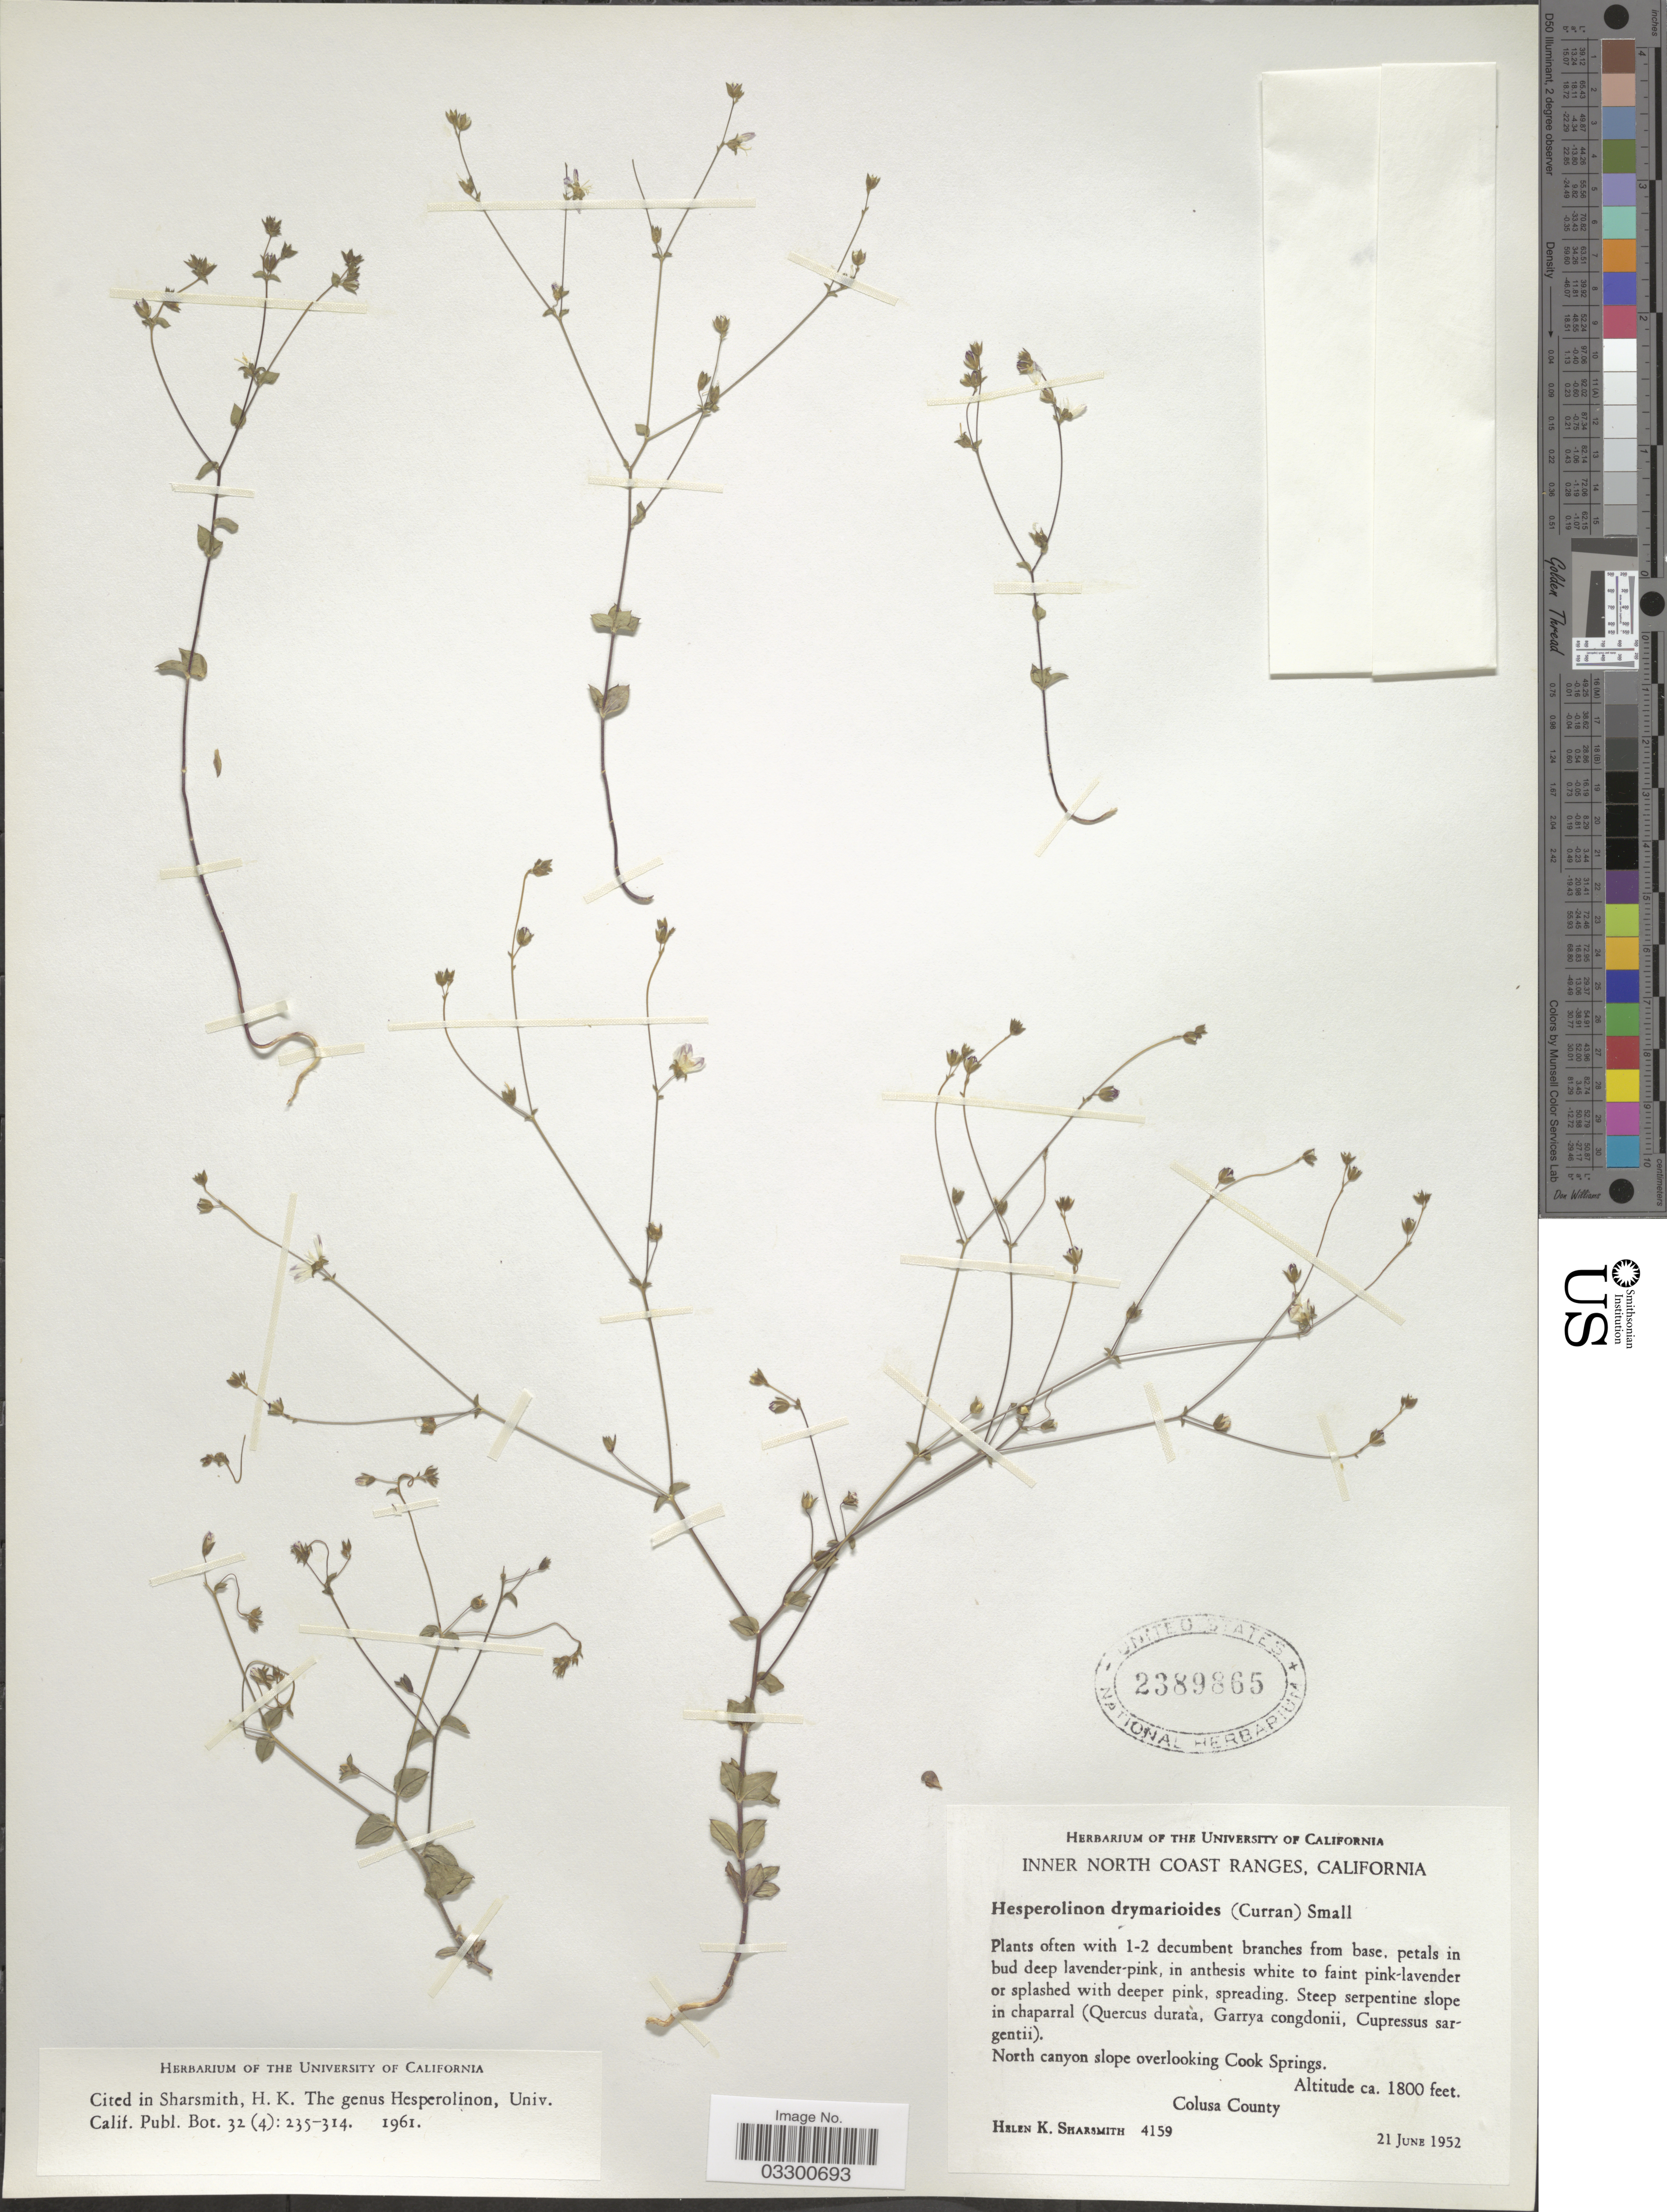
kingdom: Plantae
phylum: Tracheophyta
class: Magnoliopsida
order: Malpighiales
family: Linaceae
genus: Linum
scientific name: Linum drymarioides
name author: Curran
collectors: H. Sharsmith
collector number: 4159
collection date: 1952-06-21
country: United States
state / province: California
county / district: Colusa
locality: Inner North Coast Ranges, California. North canyon slope overlooking Cook Springs. Colusa County.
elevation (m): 549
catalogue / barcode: US 2389865